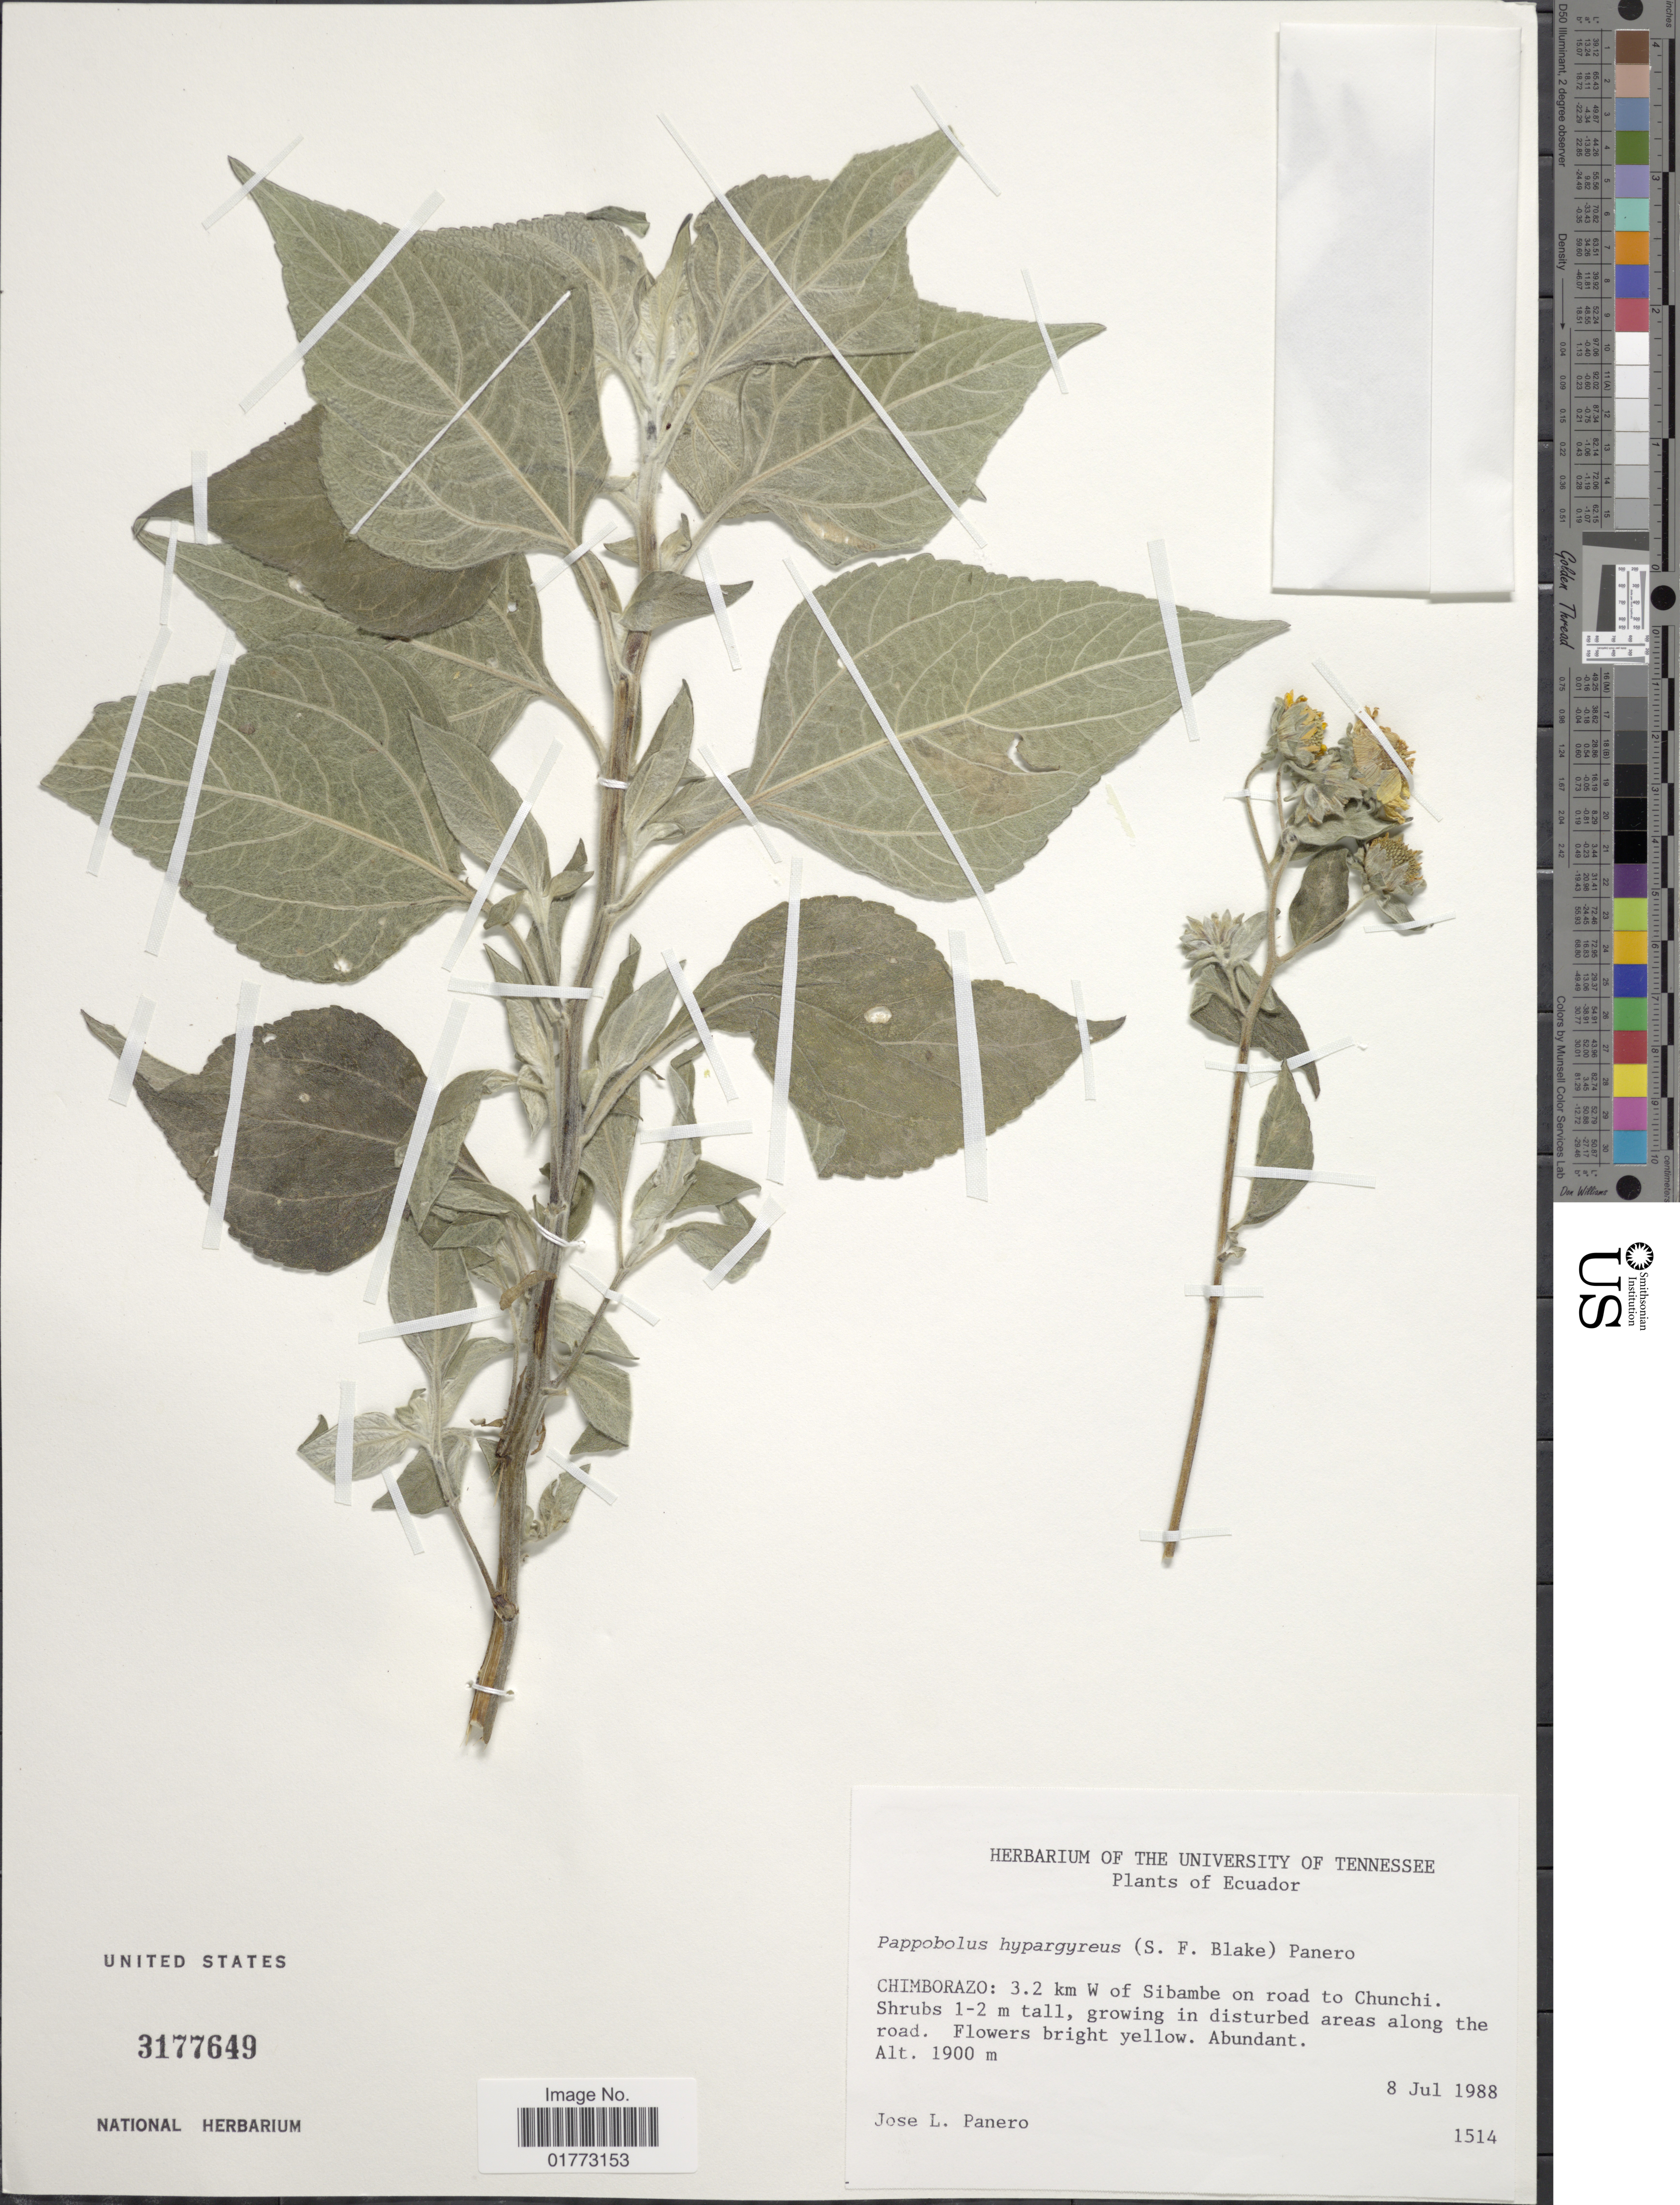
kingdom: Plantae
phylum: Tracheophyta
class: Magnoliopsida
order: Asterales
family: Asteraceae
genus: Pappobolus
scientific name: Pappobolus hypargyreus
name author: (S.F. Blake) Panero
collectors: J. L. Panero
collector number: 1514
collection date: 1988-07-08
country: Ecuador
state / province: Chimborazo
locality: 3.2 km w of Sibambe on road to Chunchi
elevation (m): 1900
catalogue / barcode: US 3177649